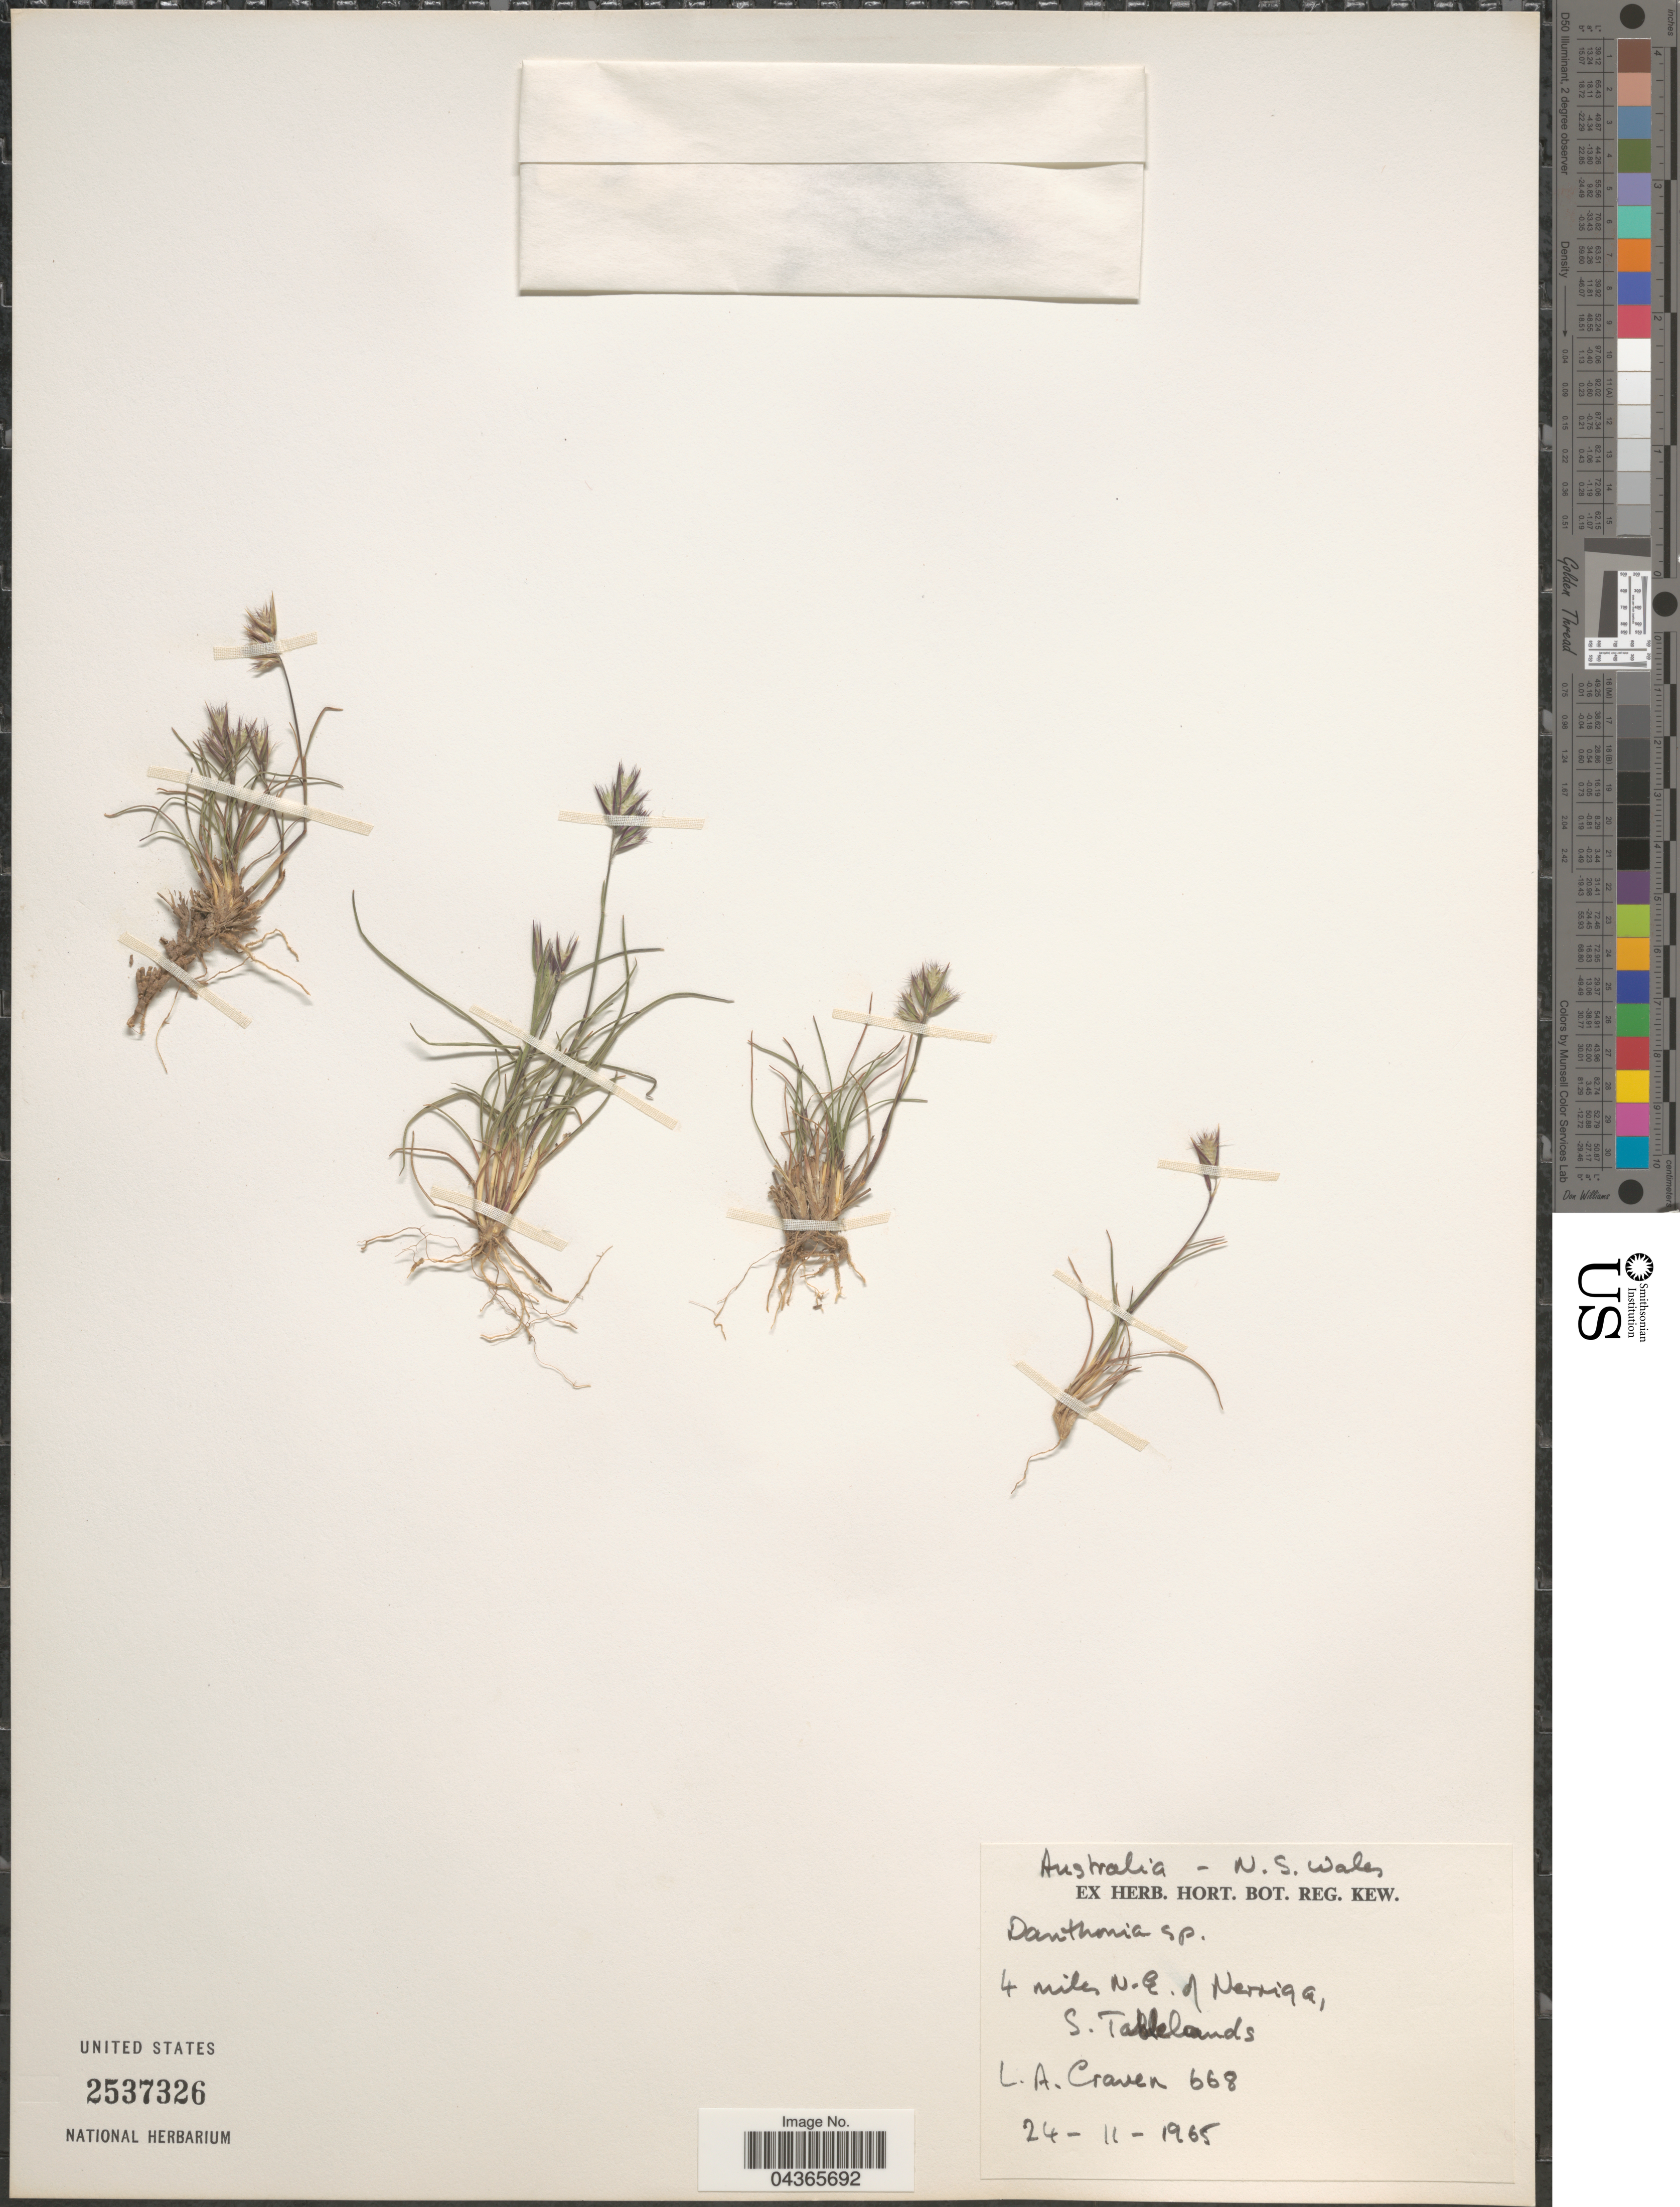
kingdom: Plantae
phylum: Tracheophyta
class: Liliopsida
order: Poales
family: Poaceae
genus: Rytidosperma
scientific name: Rytidosperma sp.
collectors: L. A. Craven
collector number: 668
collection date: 1965-11-24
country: Australia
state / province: New South Wales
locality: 4 miles N.E. of Nerriga, S. Tablelands.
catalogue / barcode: US 2537326